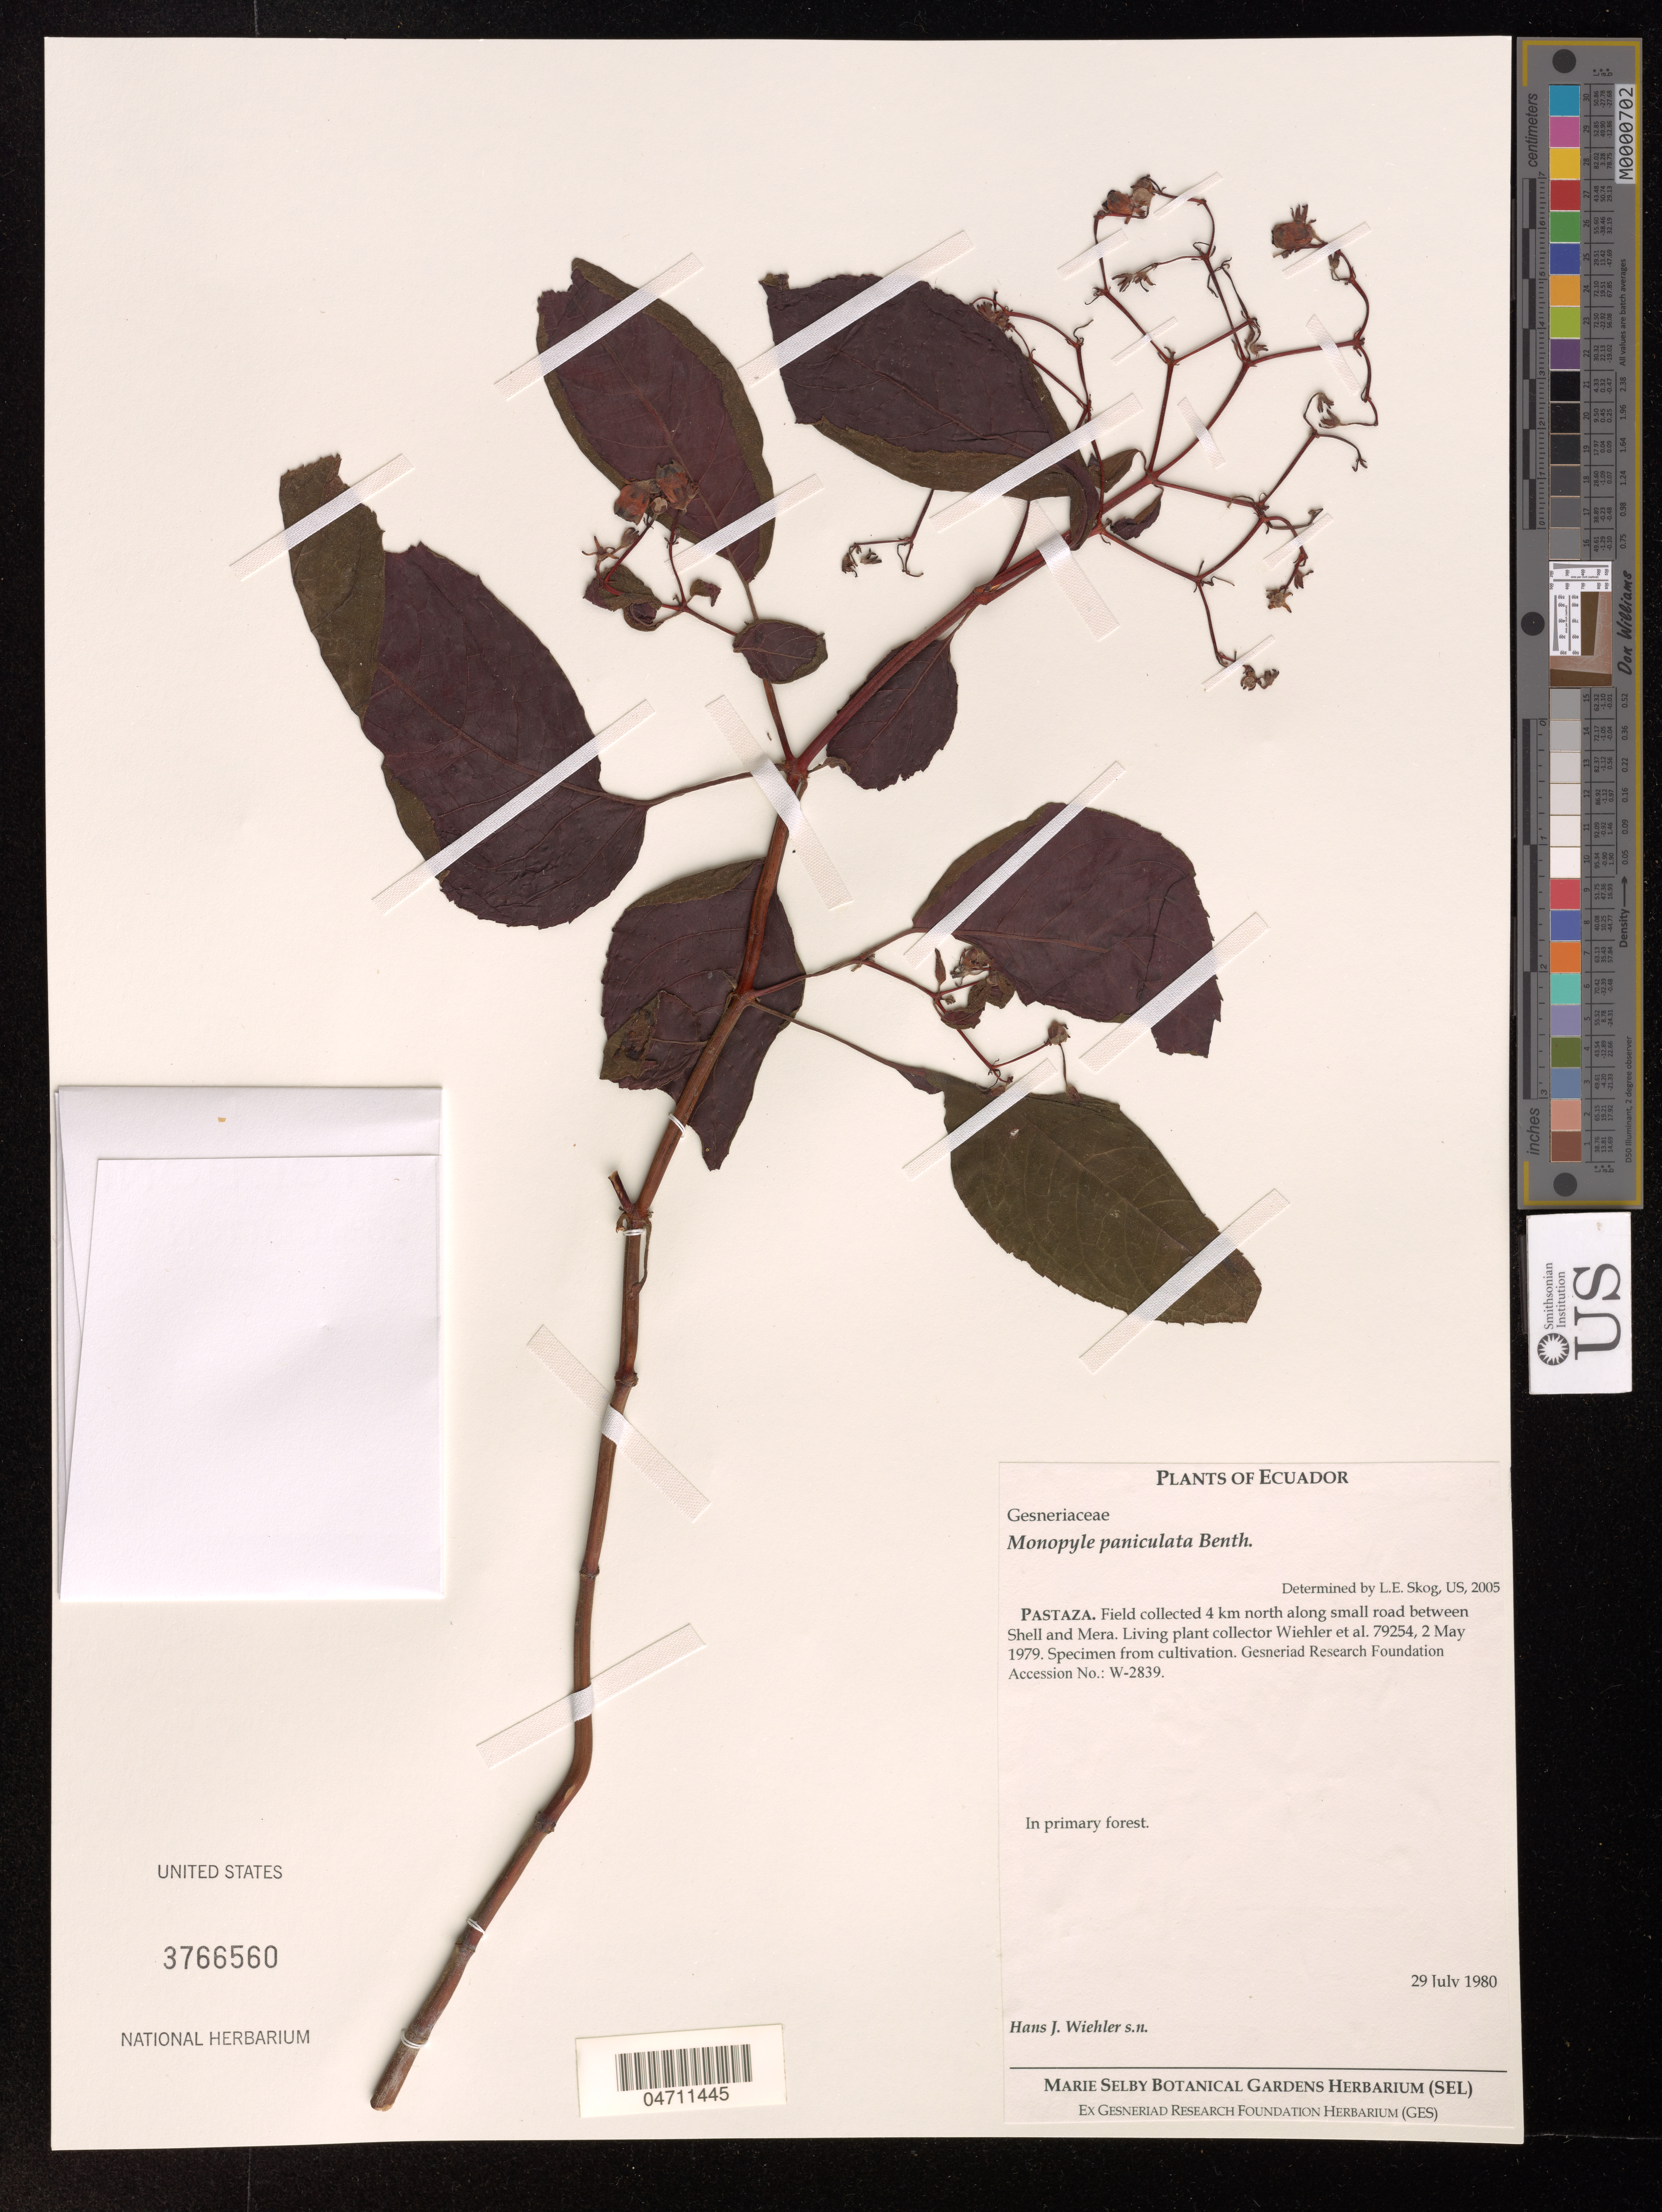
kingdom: Plantae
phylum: Tracheophyta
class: Magnoliopsida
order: Lamiales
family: Gesneriaceae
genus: Monopyle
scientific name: Monopyle paniculata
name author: Benth.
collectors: H. Wiehler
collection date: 1980-07-29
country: Ecuador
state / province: Pastaza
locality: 4 km north along small road between Shell and Mera.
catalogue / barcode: US 3766560